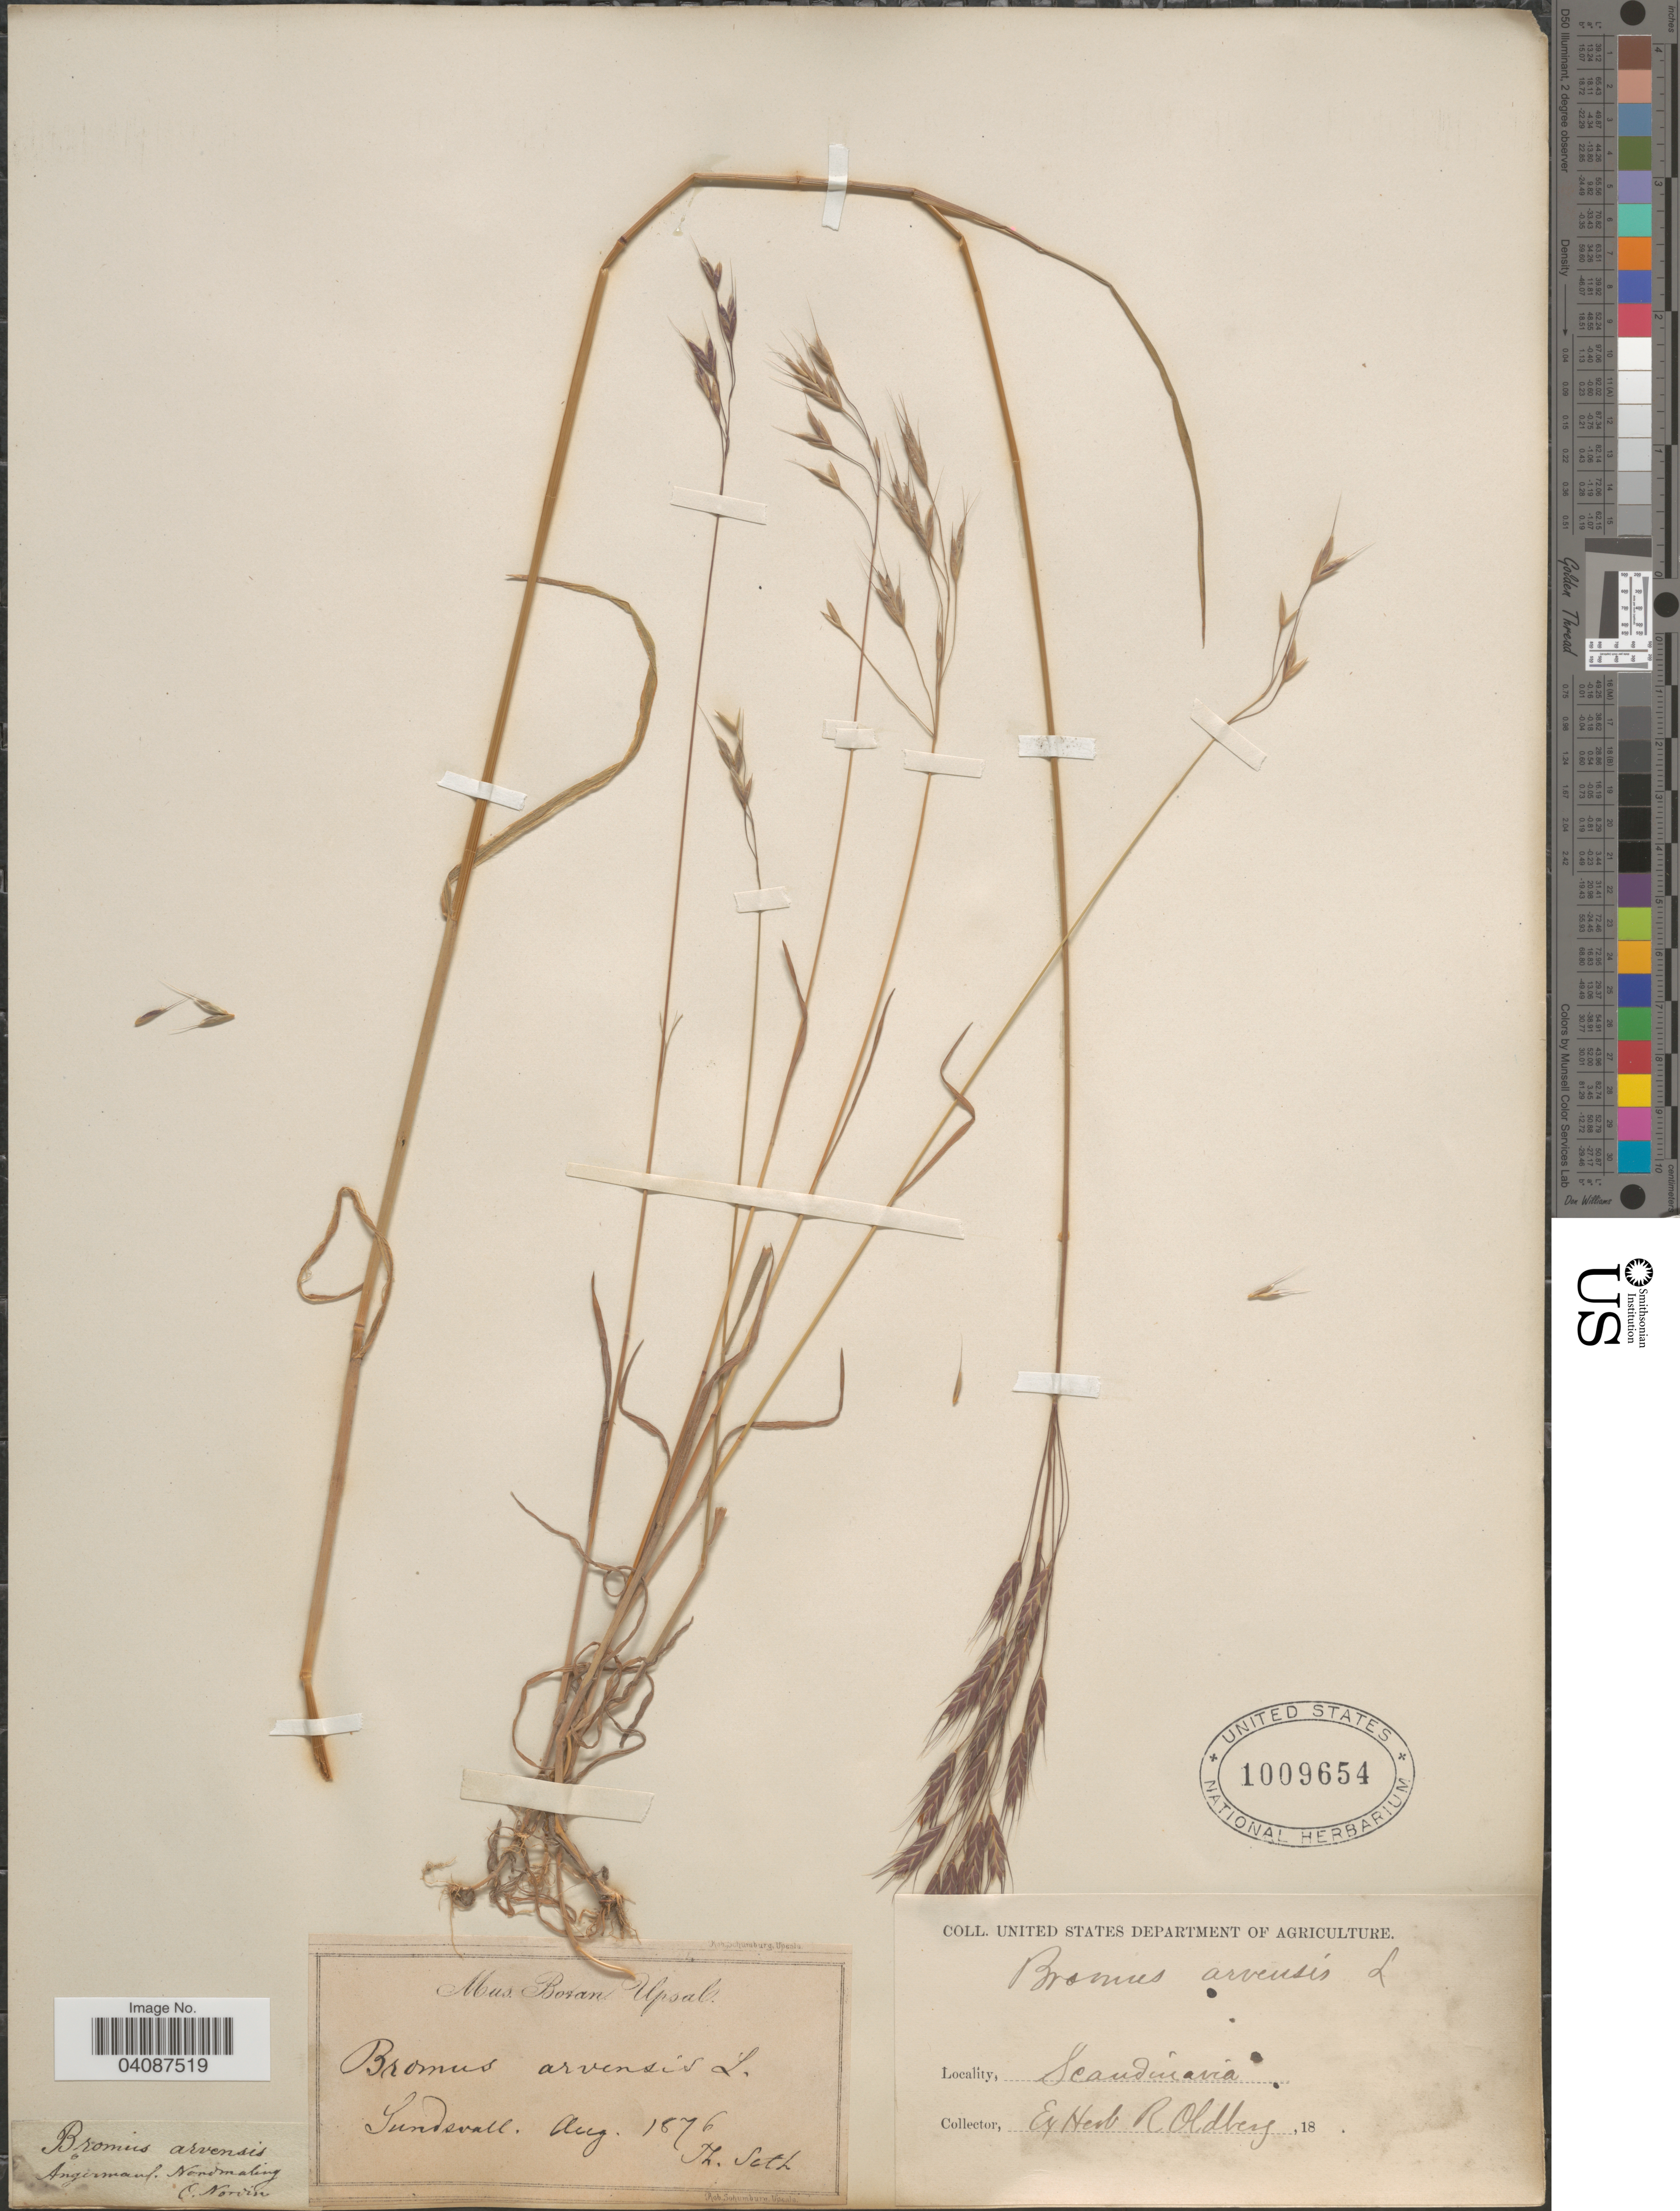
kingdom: Plantae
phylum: Tracheophyta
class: Liliopsida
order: Poales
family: Poaceae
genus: Bromus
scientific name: Bromus arvensis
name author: L.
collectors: T. Seth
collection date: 1876-08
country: Sweden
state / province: Uppsala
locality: Lundsvall. Scandinavia. Ångermaud, Nordmaling O. Norvin [unsure placement]. [interpreted]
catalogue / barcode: US 1009654